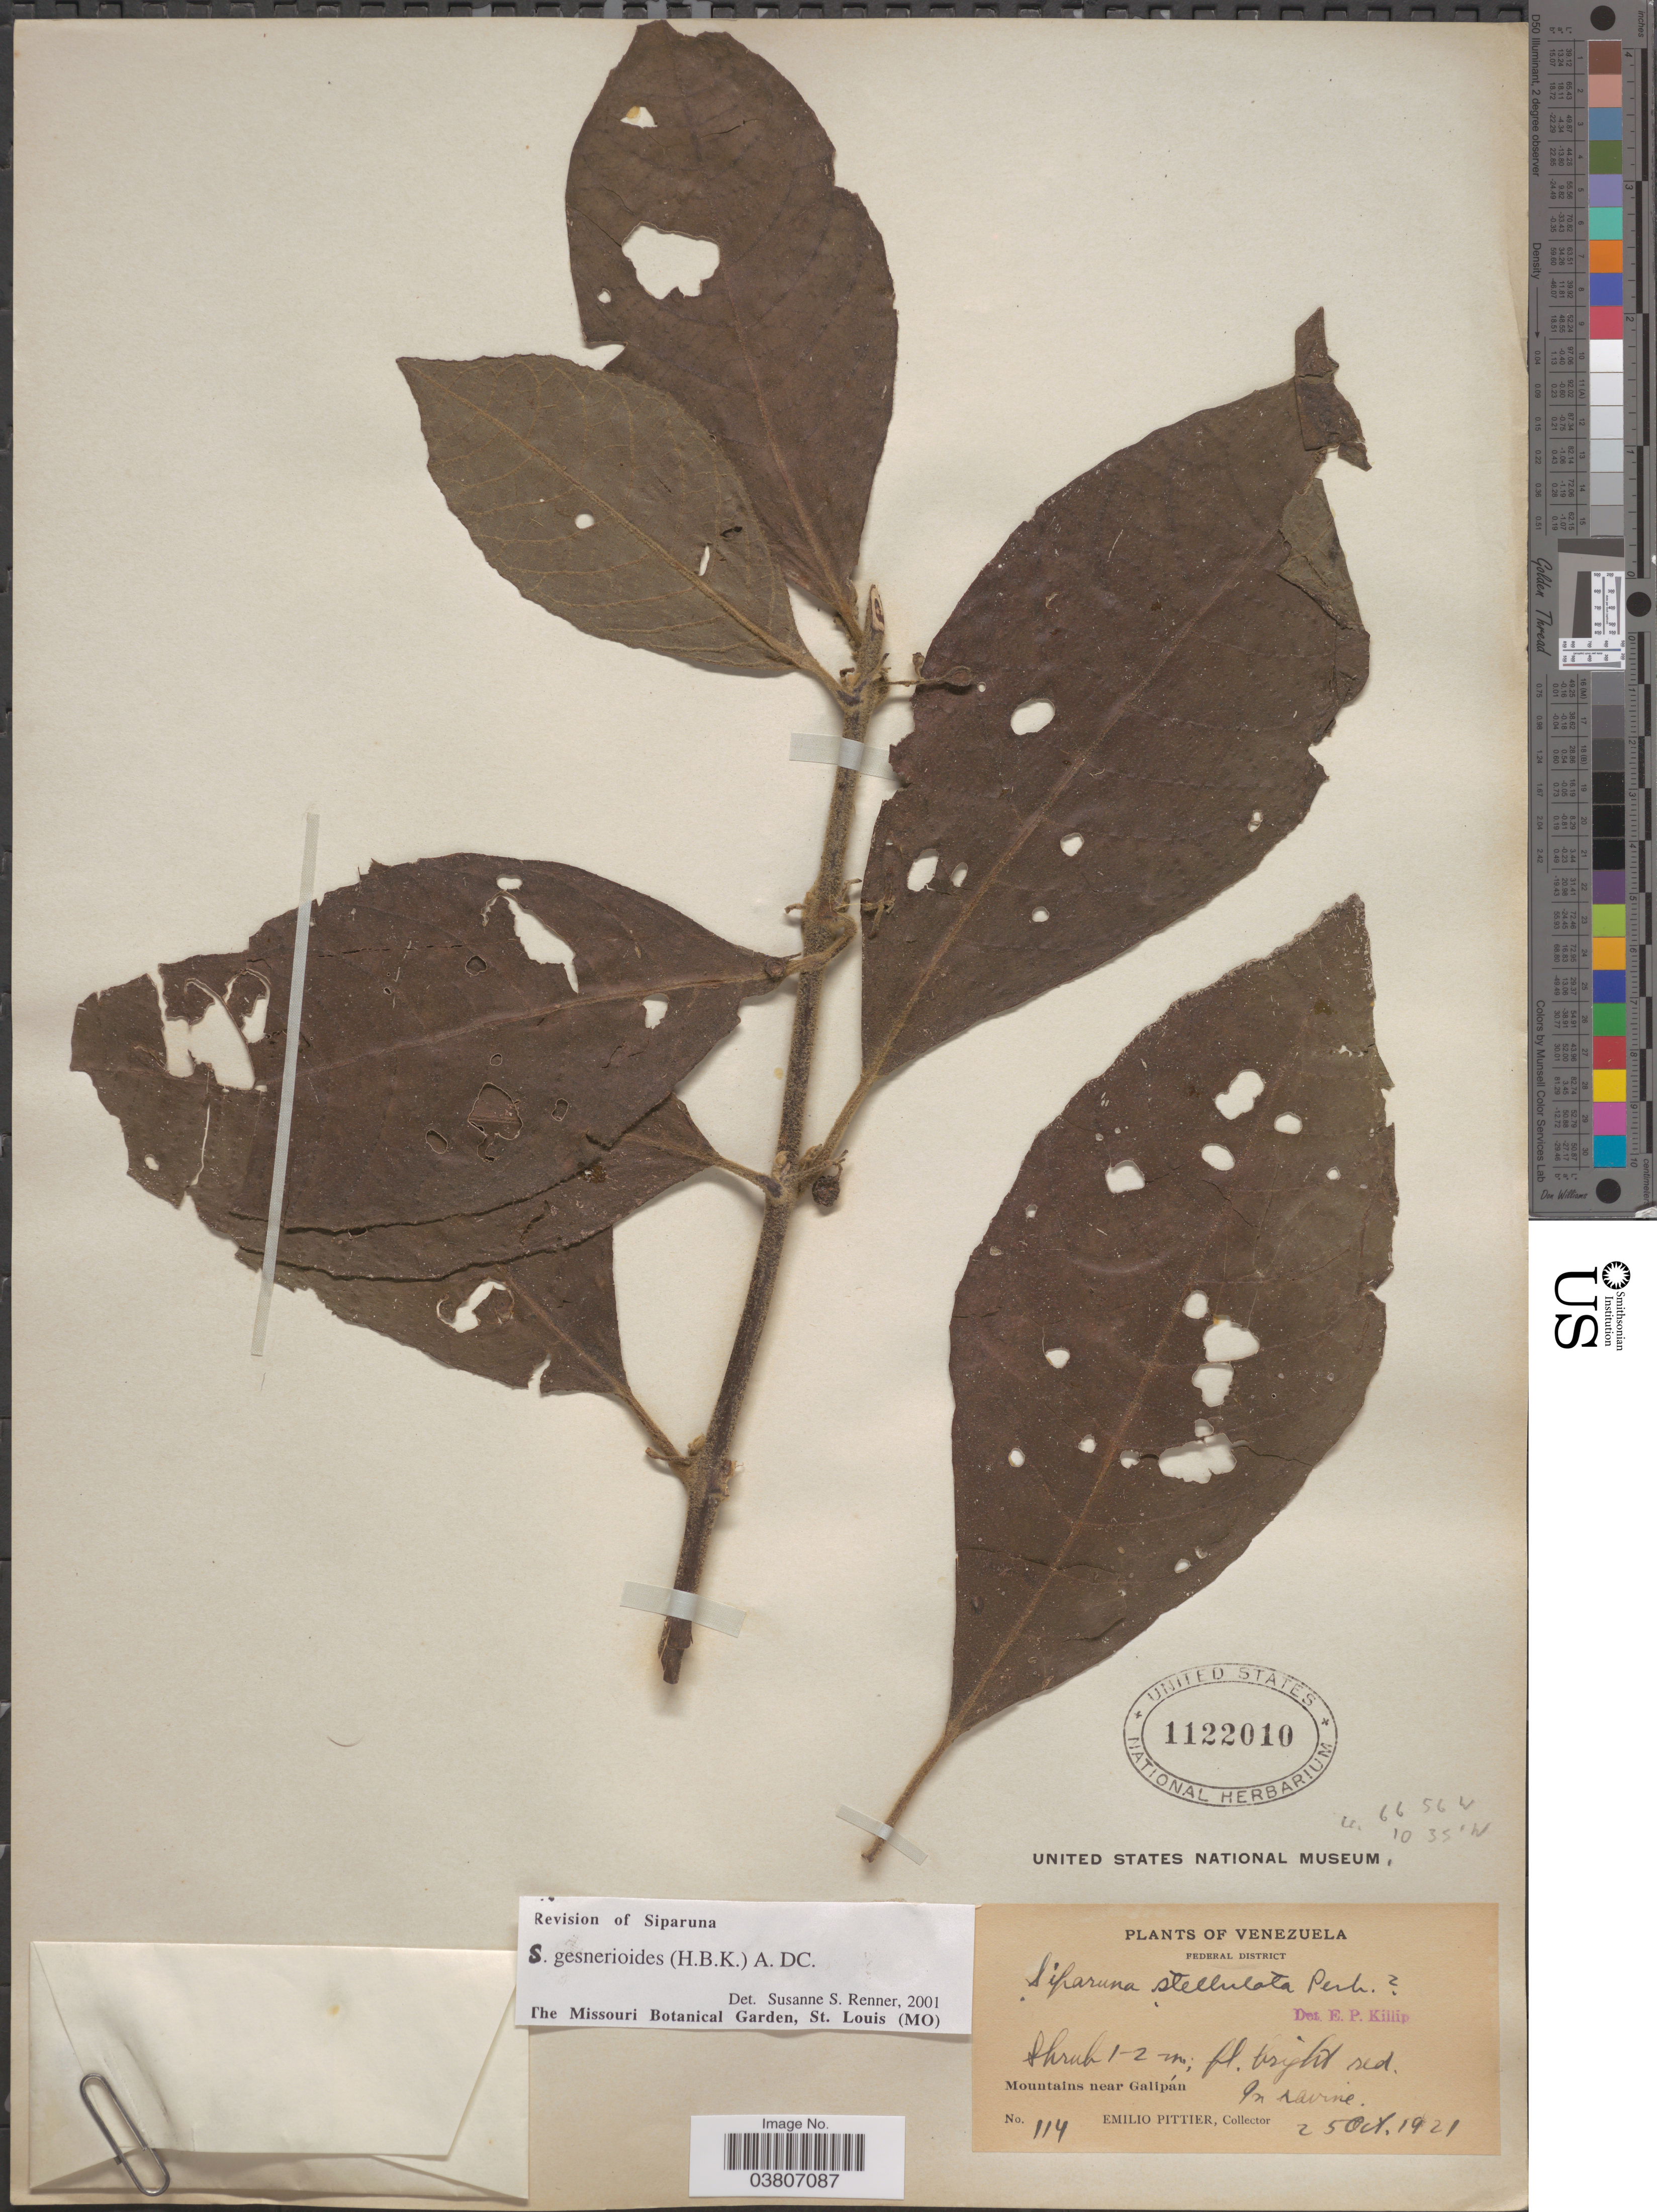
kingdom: Plantae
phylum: Tracheophyta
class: Magnoliopsida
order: Laurales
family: Siparunaceae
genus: Siparuna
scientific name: Siparuna gesnerioides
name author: (Kunth) A. DC.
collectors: E. Pittier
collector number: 114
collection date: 1921-10-25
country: Venezuela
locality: Federal District. Mountains near Galipán.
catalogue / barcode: US 1122010